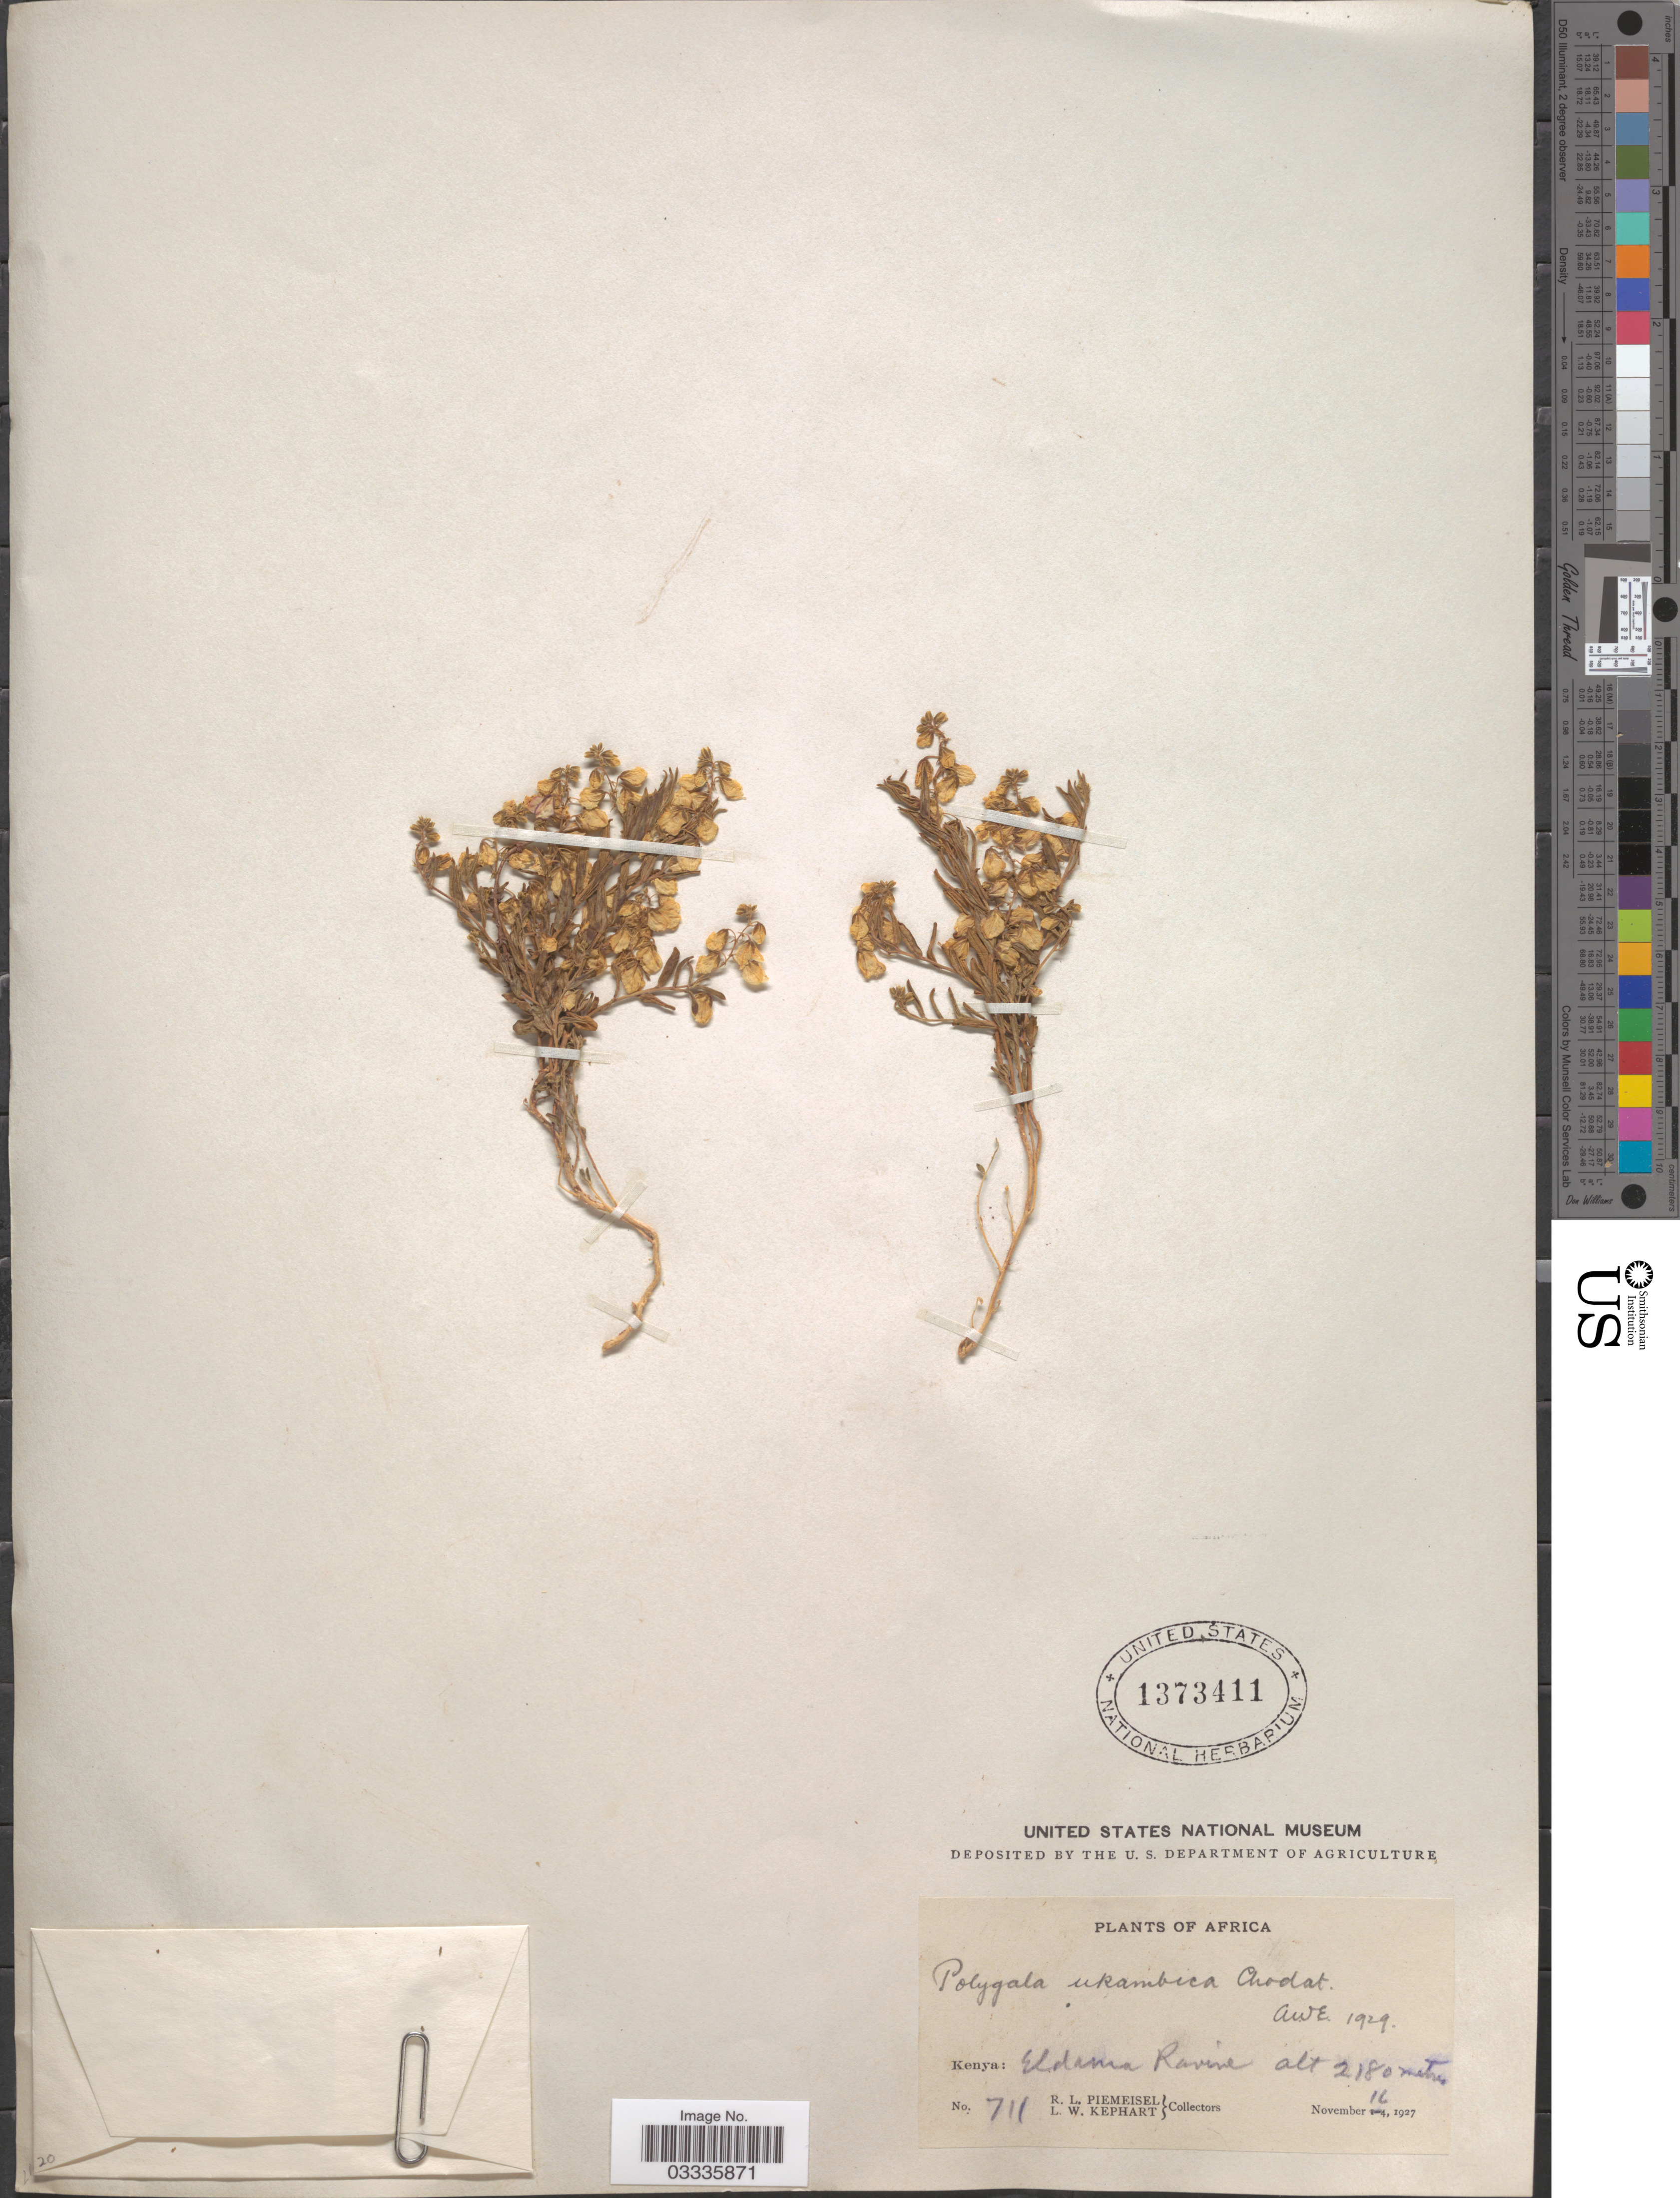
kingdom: Plantae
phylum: Tracheophyta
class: Magnoliopsida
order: Fabales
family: Polygalaceae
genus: Polygala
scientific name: Polygala ukambica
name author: Chodat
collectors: R. L. Piemeisel & L. W. Kephart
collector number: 711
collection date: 1927-11-16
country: Kenya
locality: Eldama Ravine.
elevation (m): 2180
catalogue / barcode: US 1373411